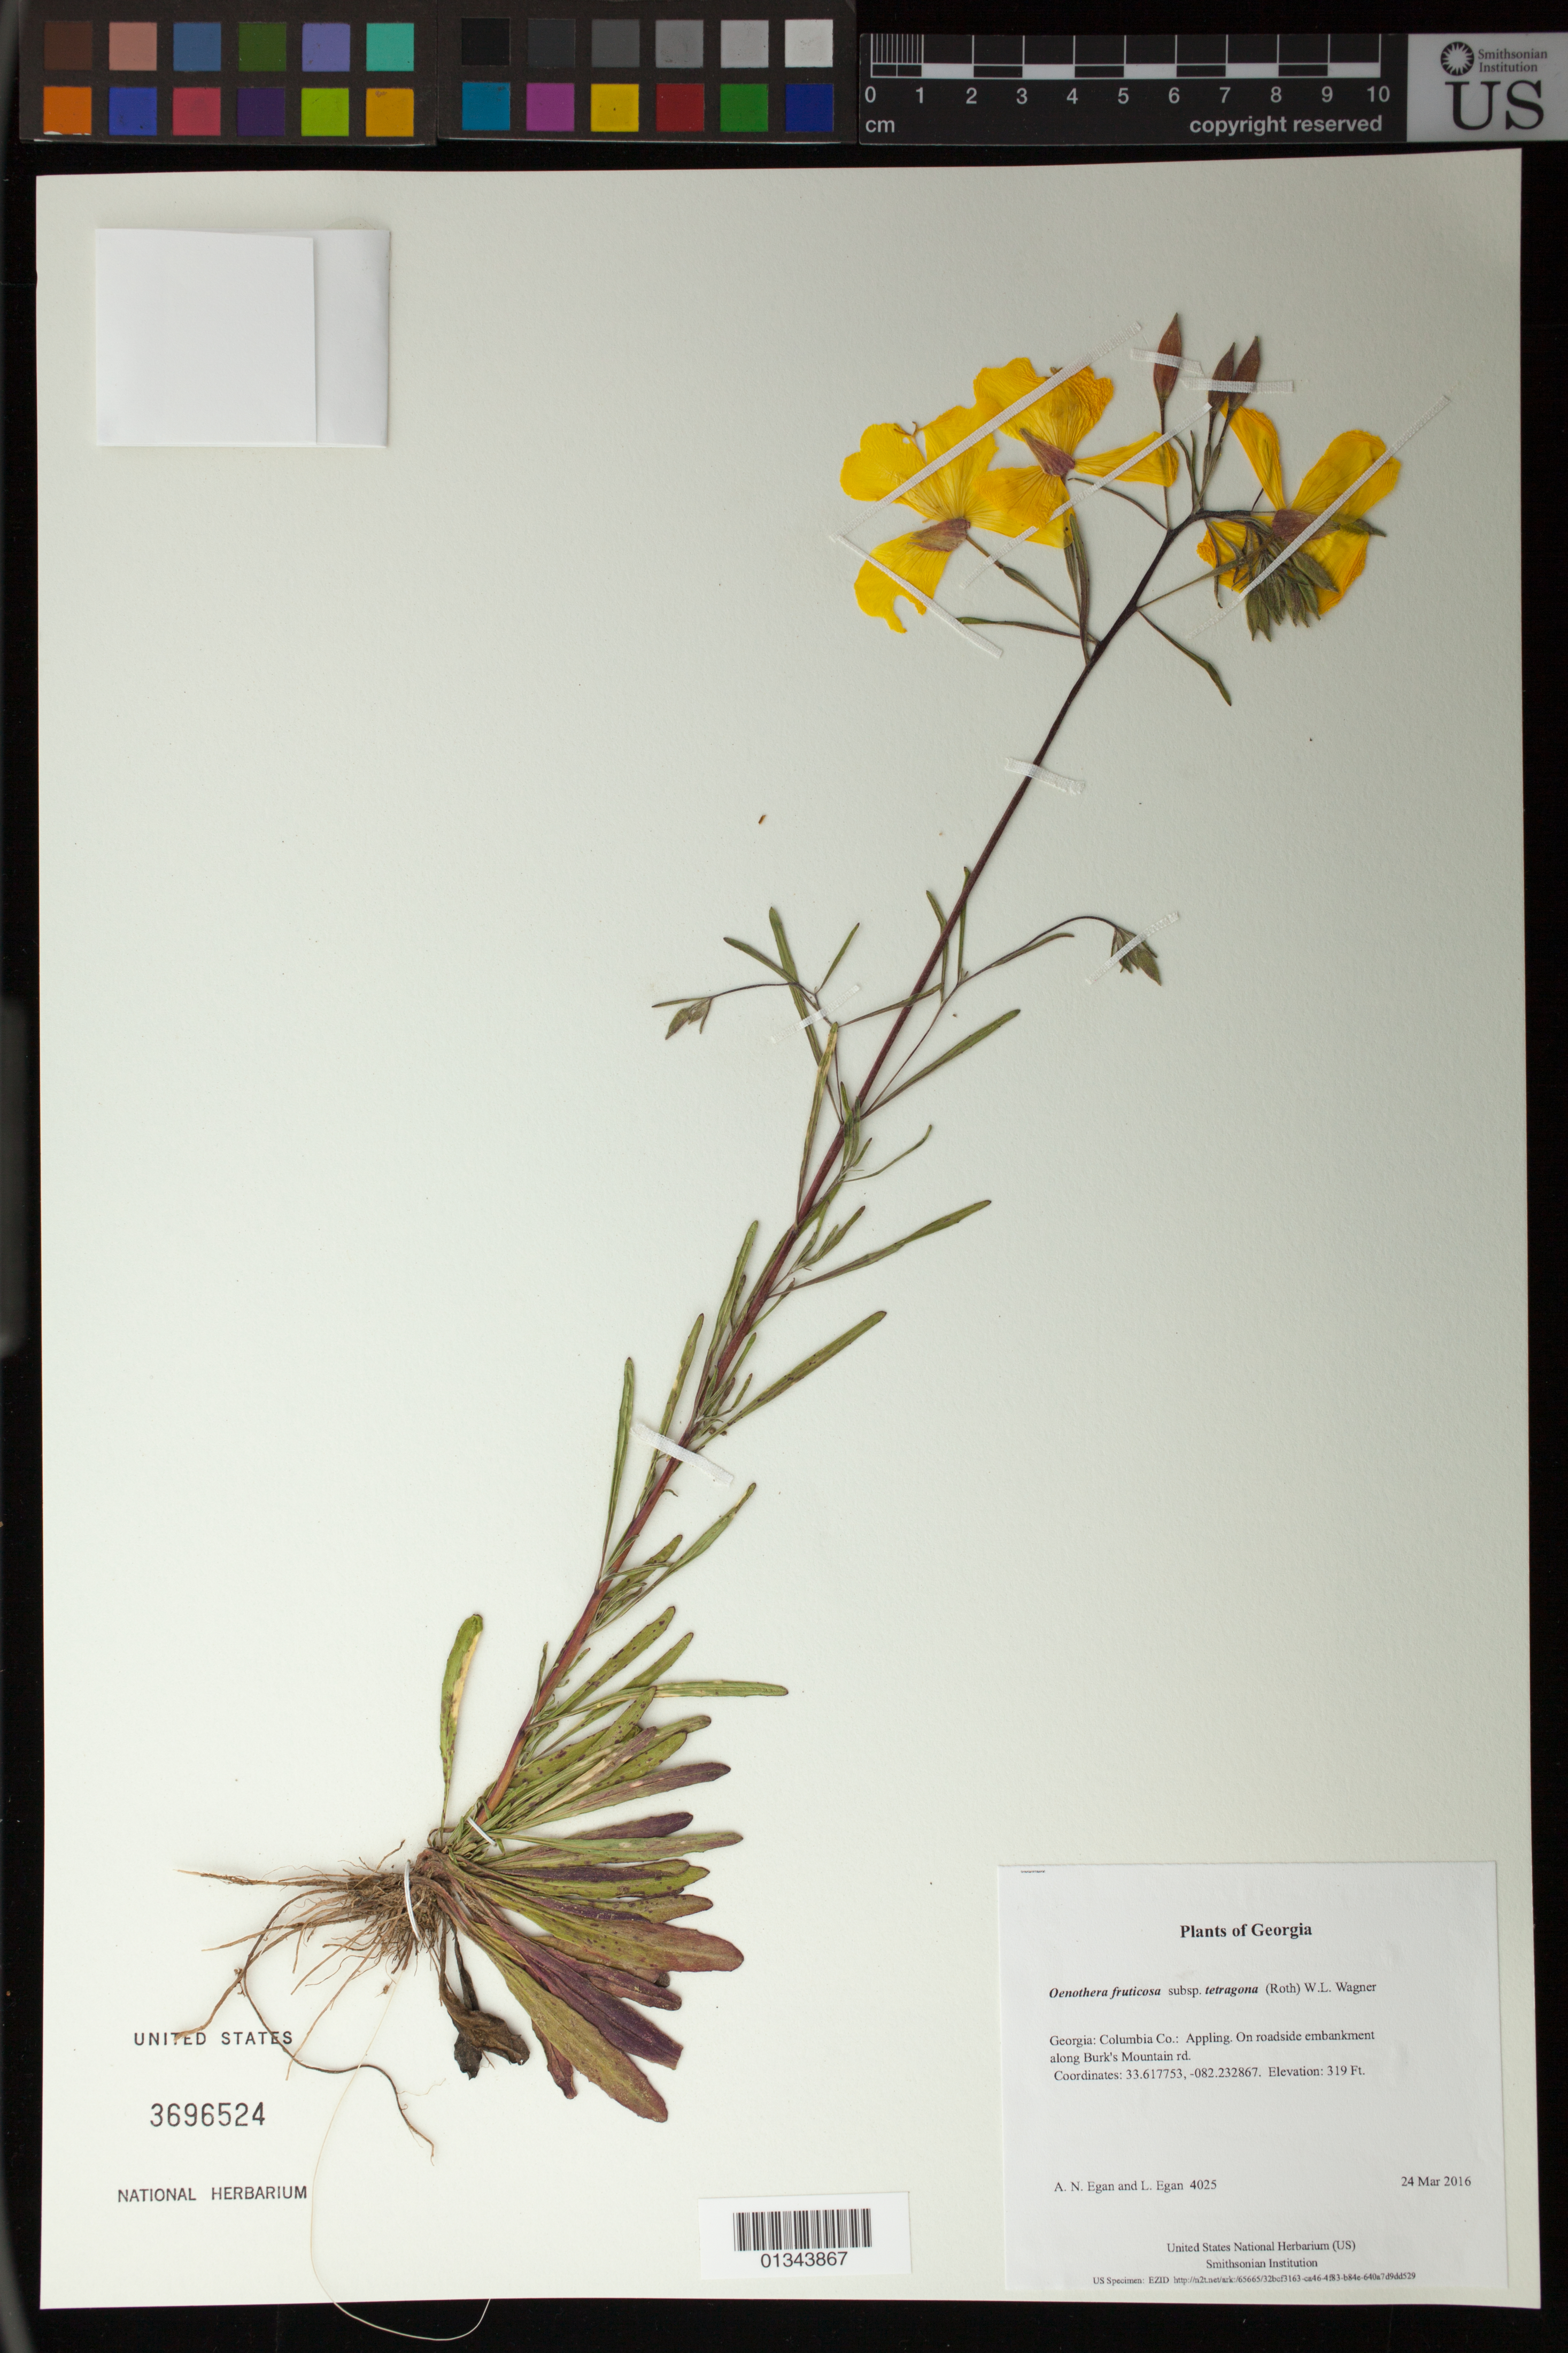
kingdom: Plantae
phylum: Tracheophyta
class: Magnoliopsida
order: Myrtales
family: Onagraceae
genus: Oenothera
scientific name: Oenothera fruticosa subsp. tetragona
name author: (Roth) W.L. Wagner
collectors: A. N. Egan & L. Egan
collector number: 4025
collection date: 2016-03-24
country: United States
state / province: Georgia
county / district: Columbia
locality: Appling. On roadside embankment along Burk's Mountain rd.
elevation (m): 97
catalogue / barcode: US 3696524